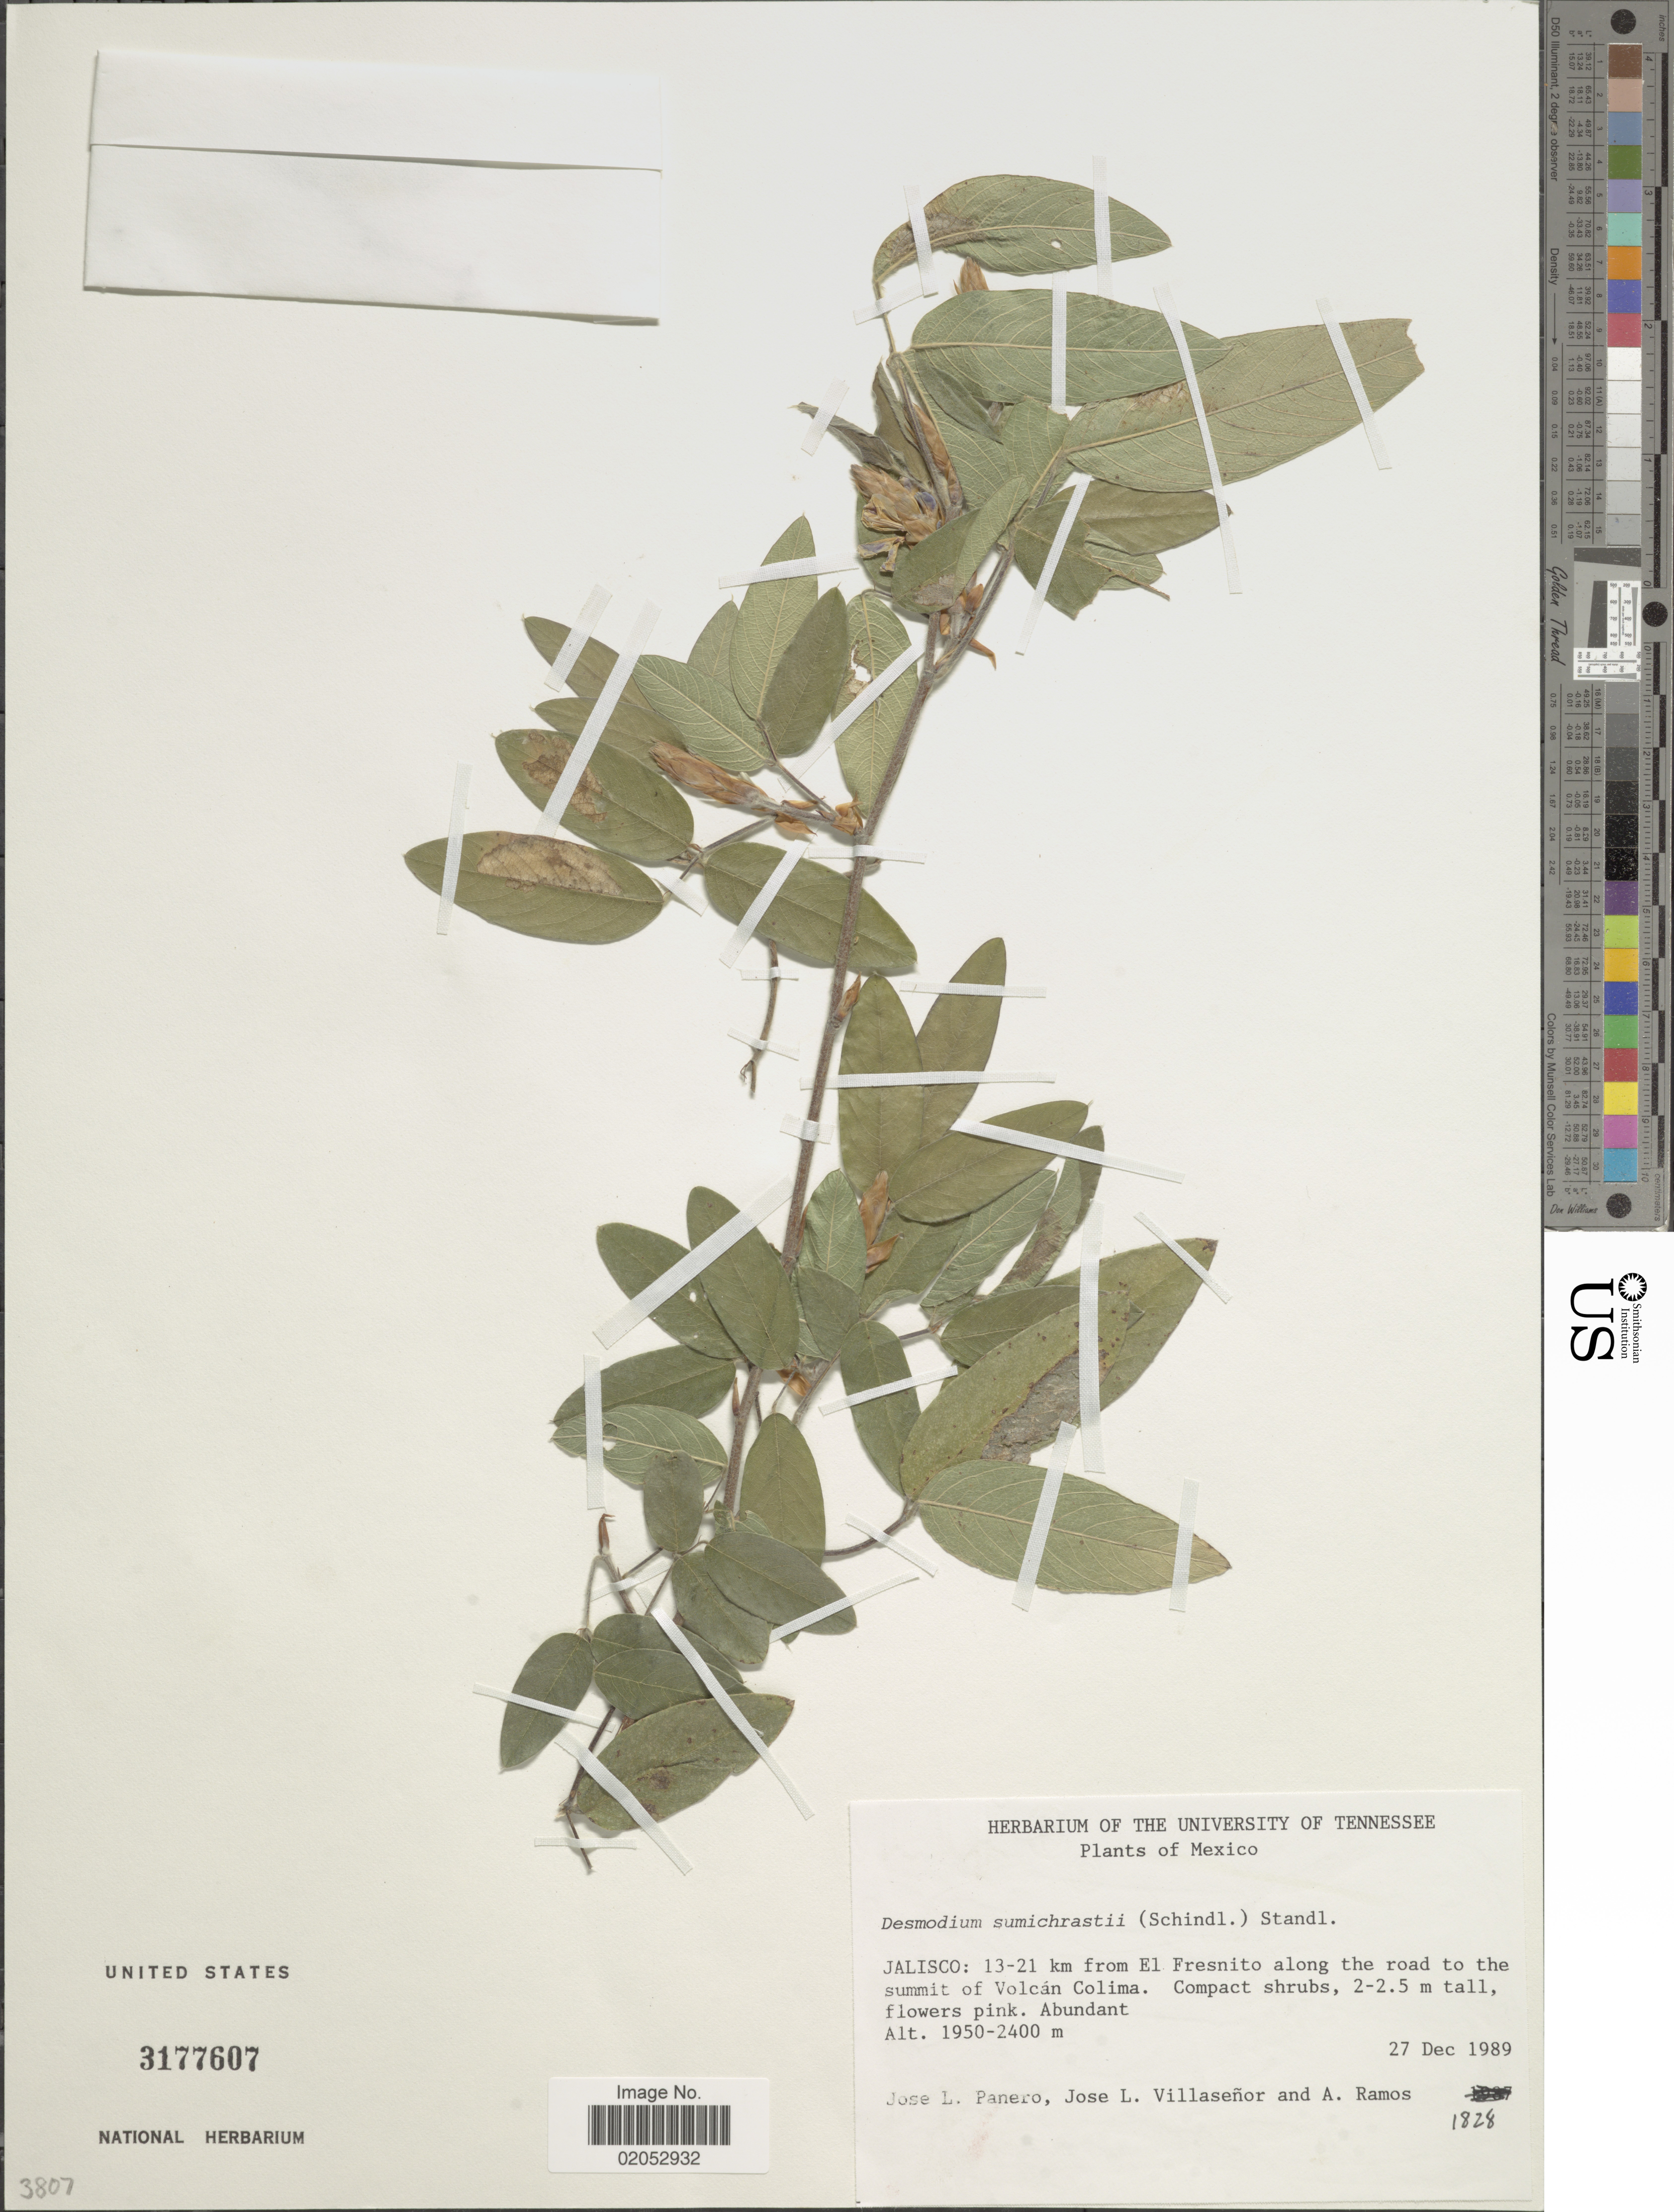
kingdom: Plantae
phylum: Tracheophyta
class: Magnoliopsida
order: Fabales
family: Fabaceae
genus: Desmodium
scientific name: Desmodium sumichrastii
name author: (Schindl.) Schindl.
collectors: J. L. Panero, J. Villaseñor R. & A. Ramos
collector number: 1828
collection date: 1989-12-27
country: Mexico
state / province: Jalisco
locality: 13-21 km from El Fresnito along the road to the summit of Volcan Colima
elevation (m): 1950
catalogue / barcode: US 3177607